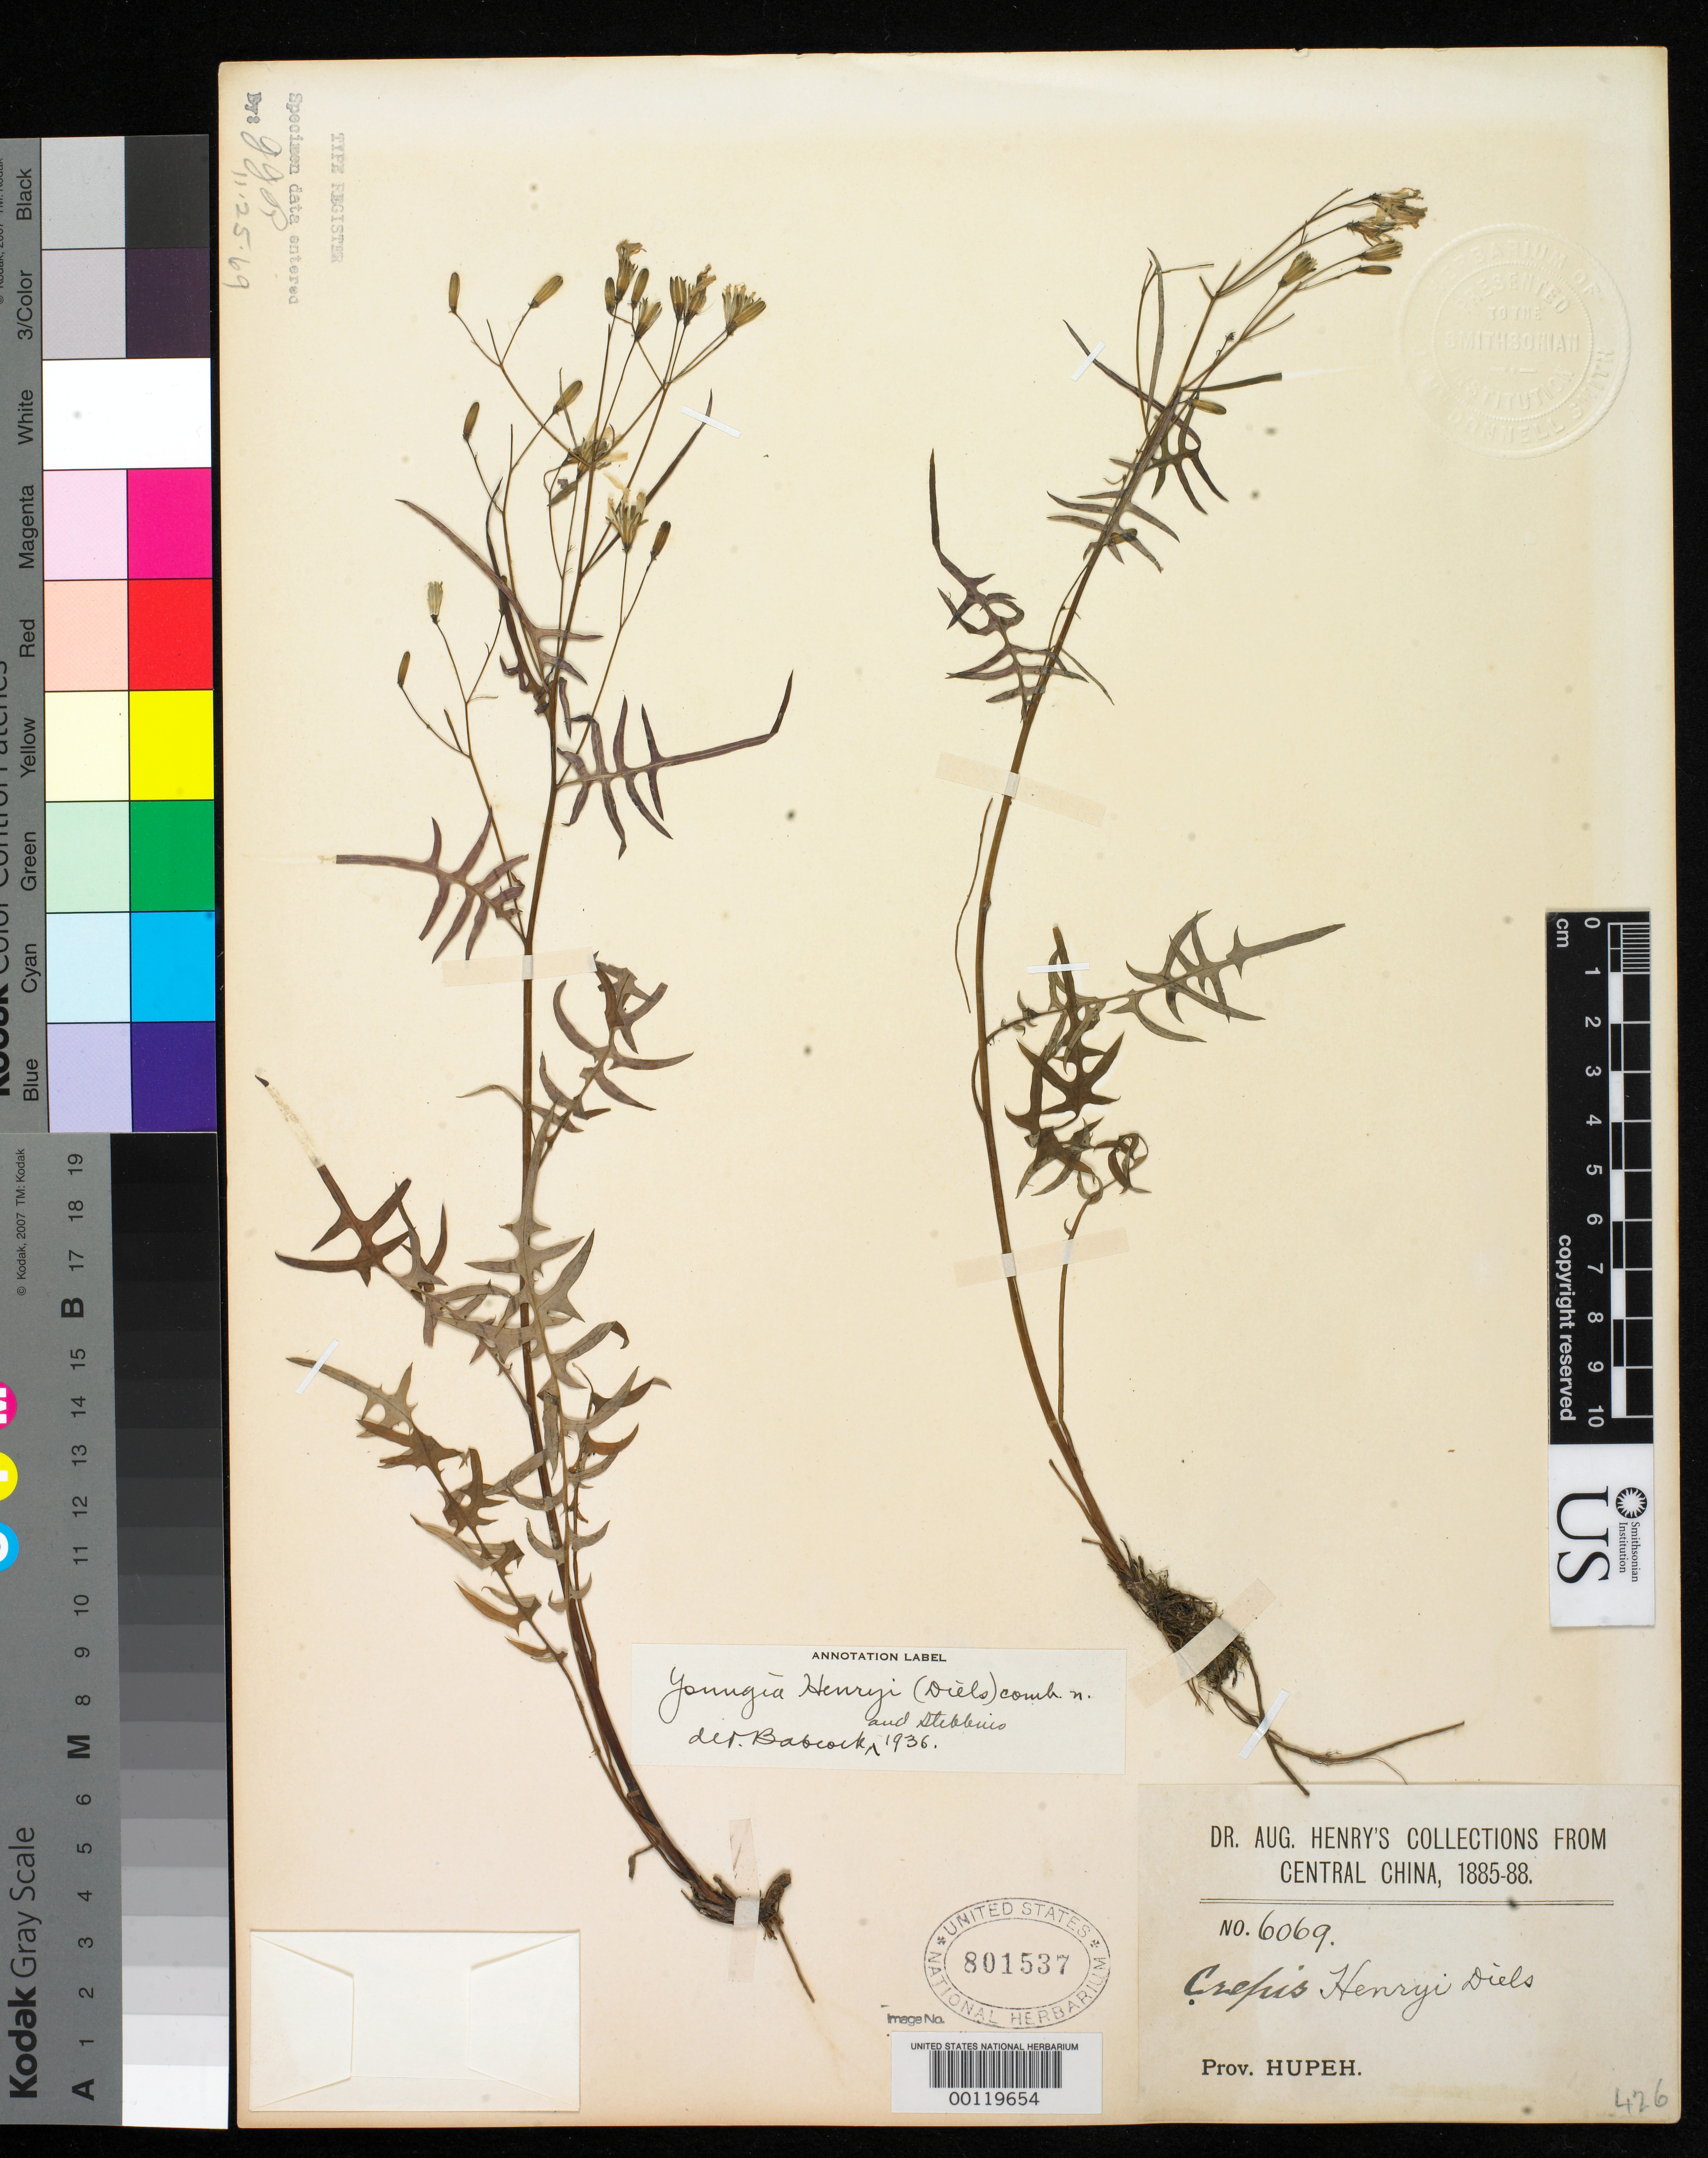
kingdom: Plantae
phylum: Tracheophyta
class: Magnoliopsida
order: Asterales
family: Asteraceae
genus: Crepis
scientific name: Crepis henryi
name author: Diels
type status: Isotype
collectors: A. Henry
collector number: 6069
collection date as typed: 1885-88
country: China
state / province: Hubei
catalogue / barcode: US 801537